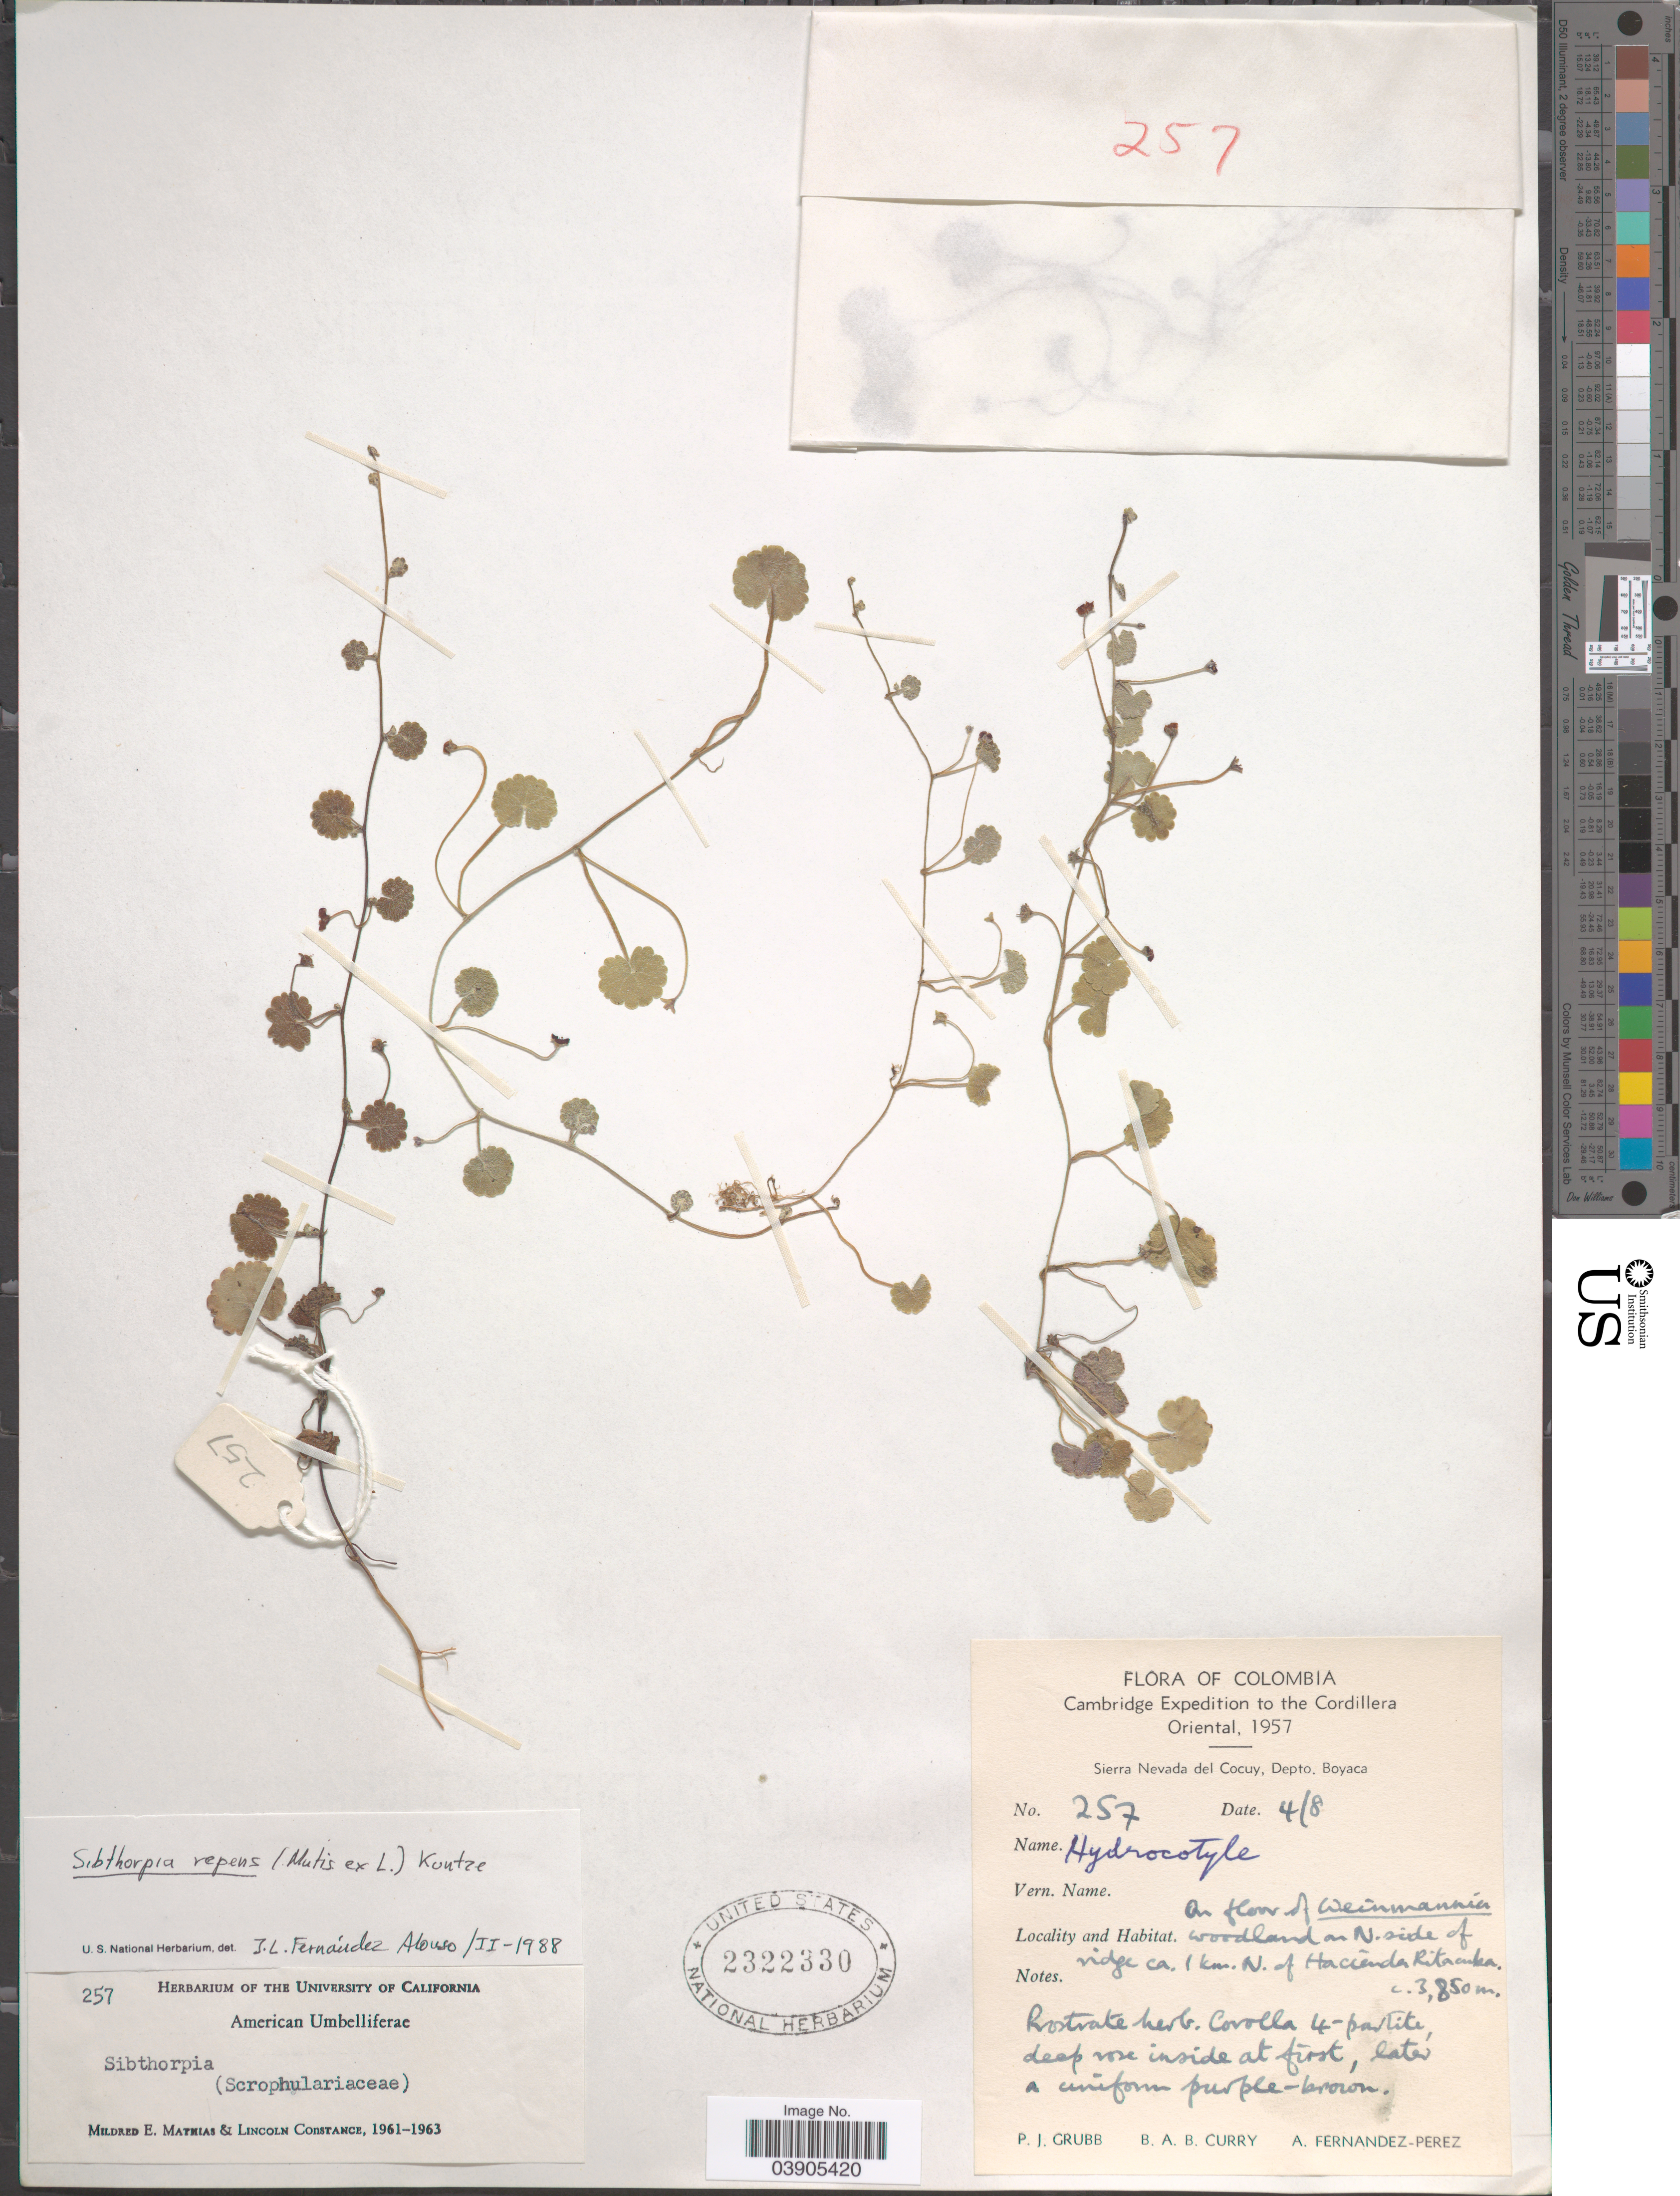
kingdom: Plantae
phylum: Tracheophyta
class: Magnoliopsida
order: Lamiales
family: Plantaginaceae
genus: Sibthorpia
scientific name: Sibthorpia repens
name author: (L.) Kuntze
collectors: P. J. Grubb, B. Curry & A. Fernández-Pérez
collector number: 257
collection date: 1957-08-04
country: Colombia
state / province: Boyacá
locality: The Cordillera Oriental. Sierra Nevada del Cocuy, Depto. Boyaca. Woodland on N. side of ridge ca. 1 km. N. of Hacienda Ritacuba.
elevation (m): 3850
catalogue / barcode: US 2322330